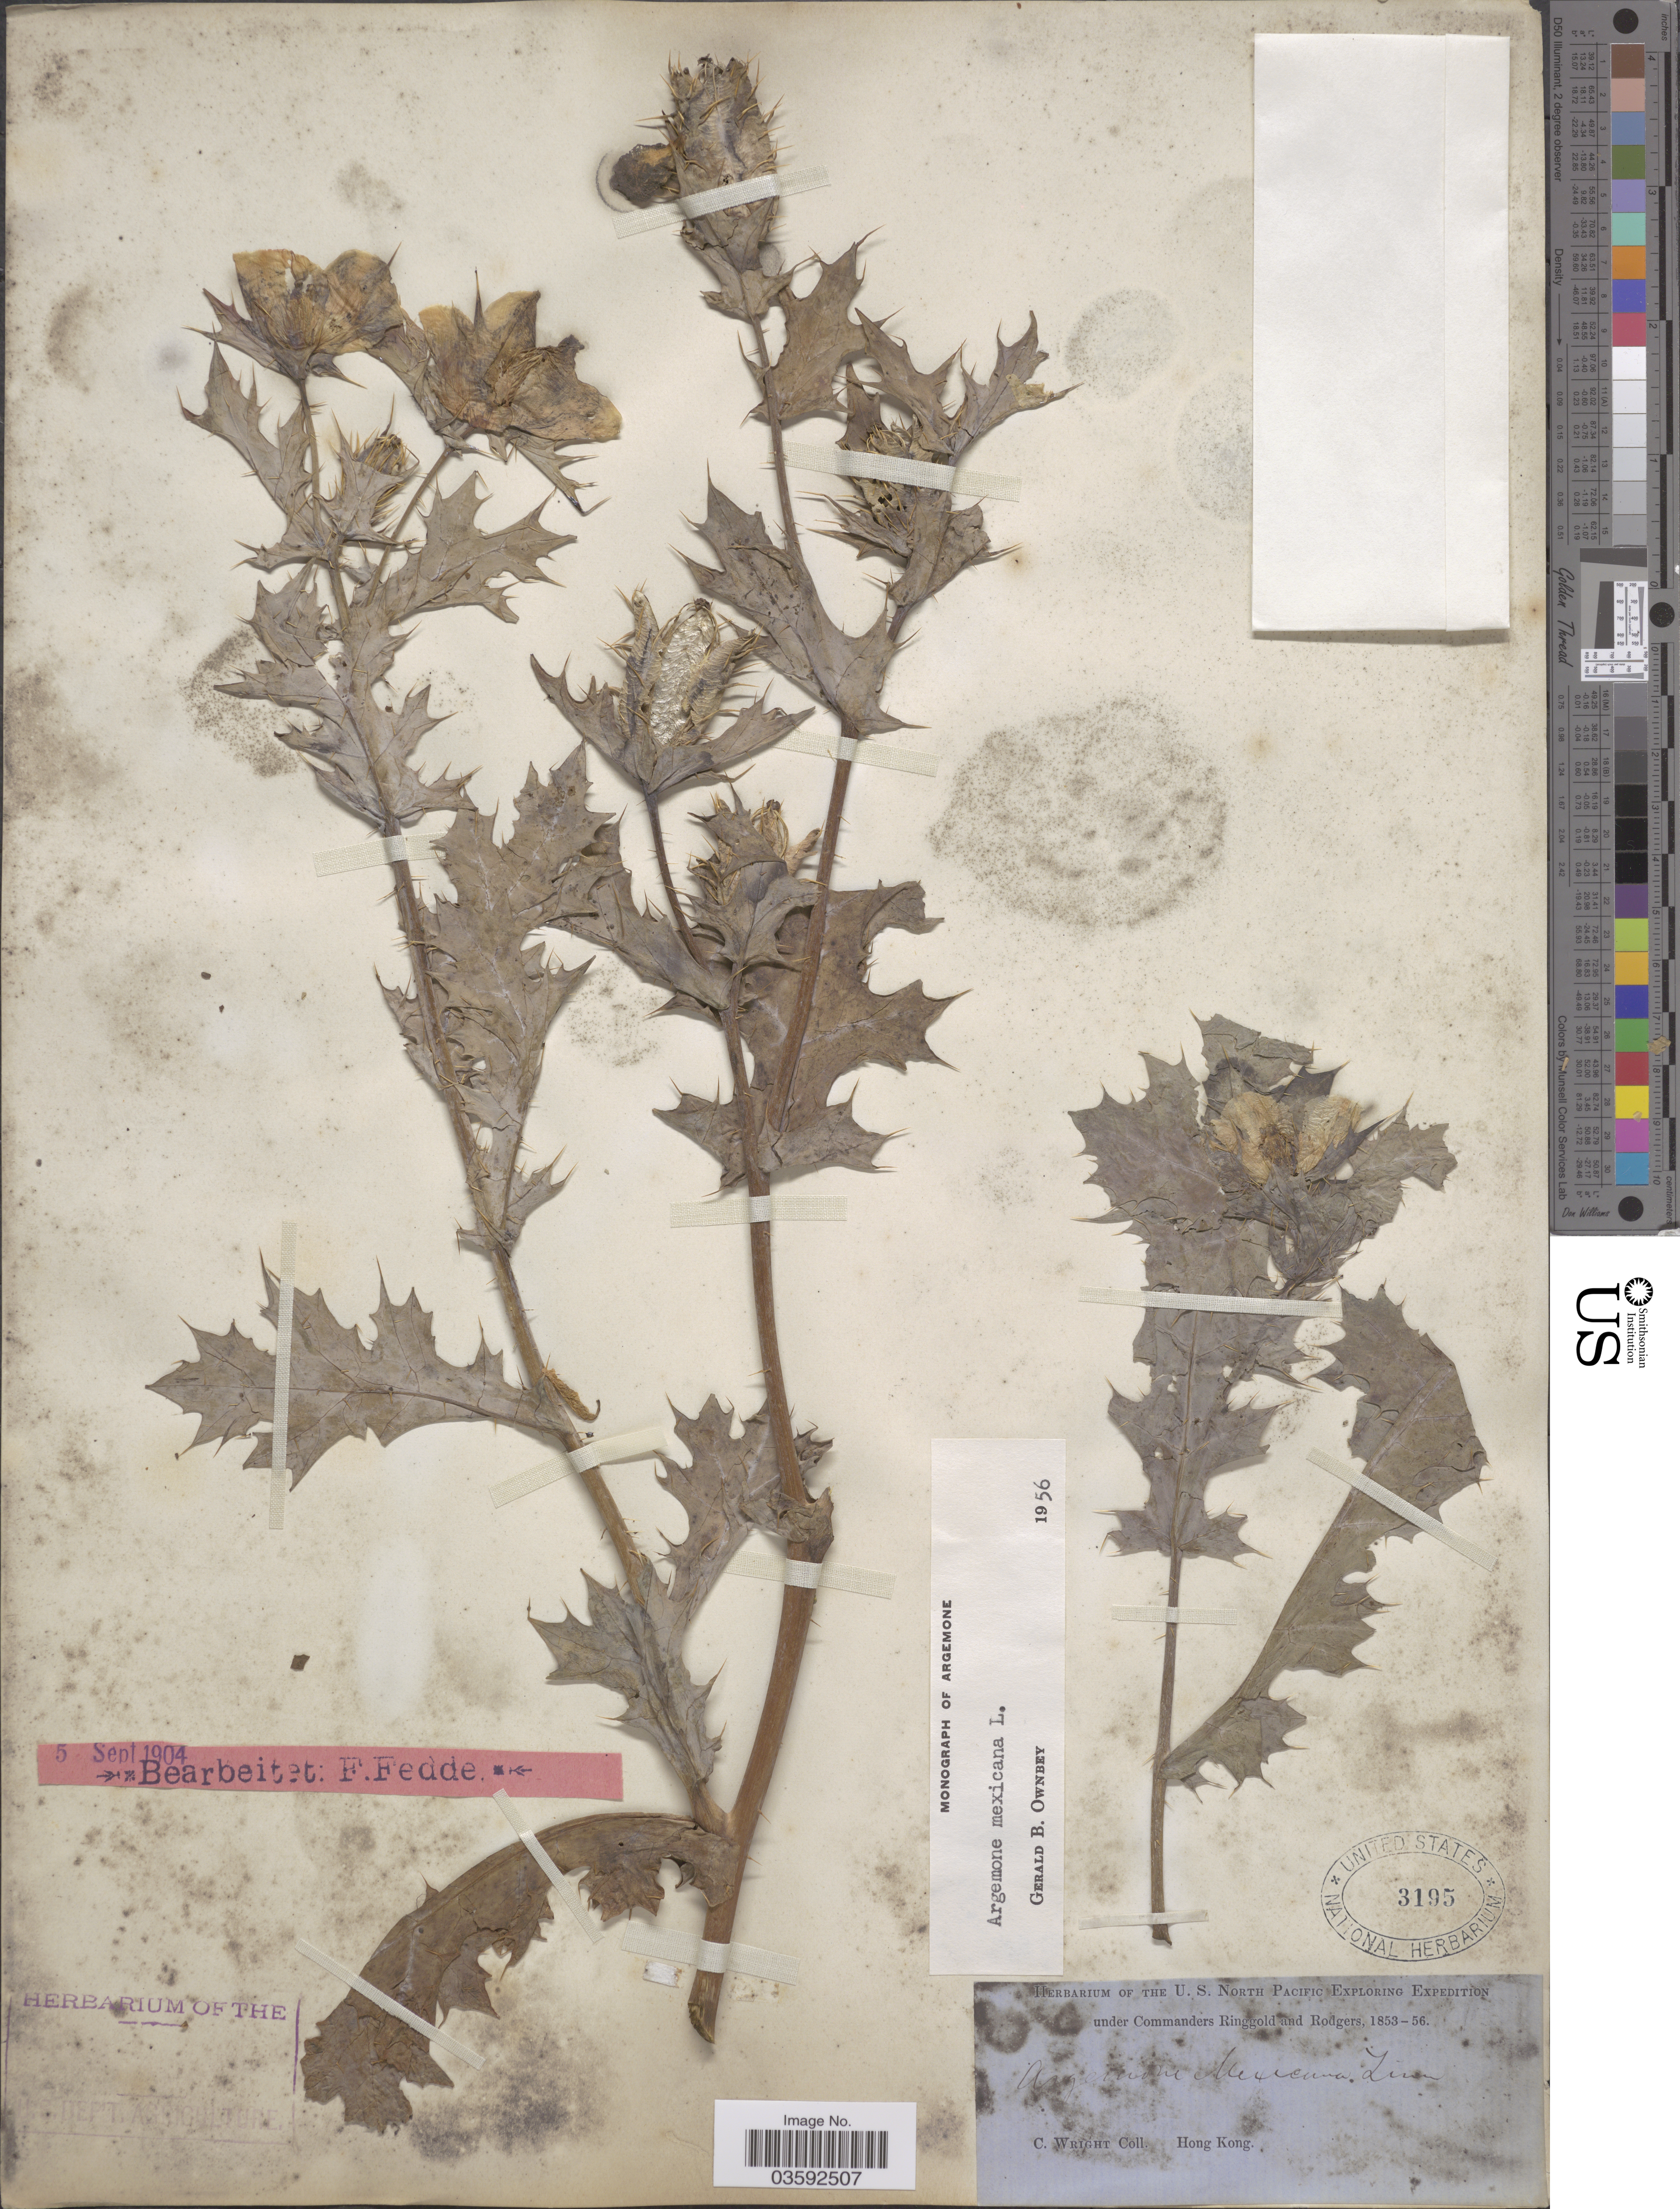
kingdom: Plantae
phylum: Tracheophyta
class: Magnoliopsida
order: Ranunculales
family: Papaveraceae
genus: Argemone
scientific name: Argemone mexicana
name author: L.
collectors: C. Wright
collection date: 1853/1856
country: China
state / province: Hong Kong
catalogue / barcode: US 3195